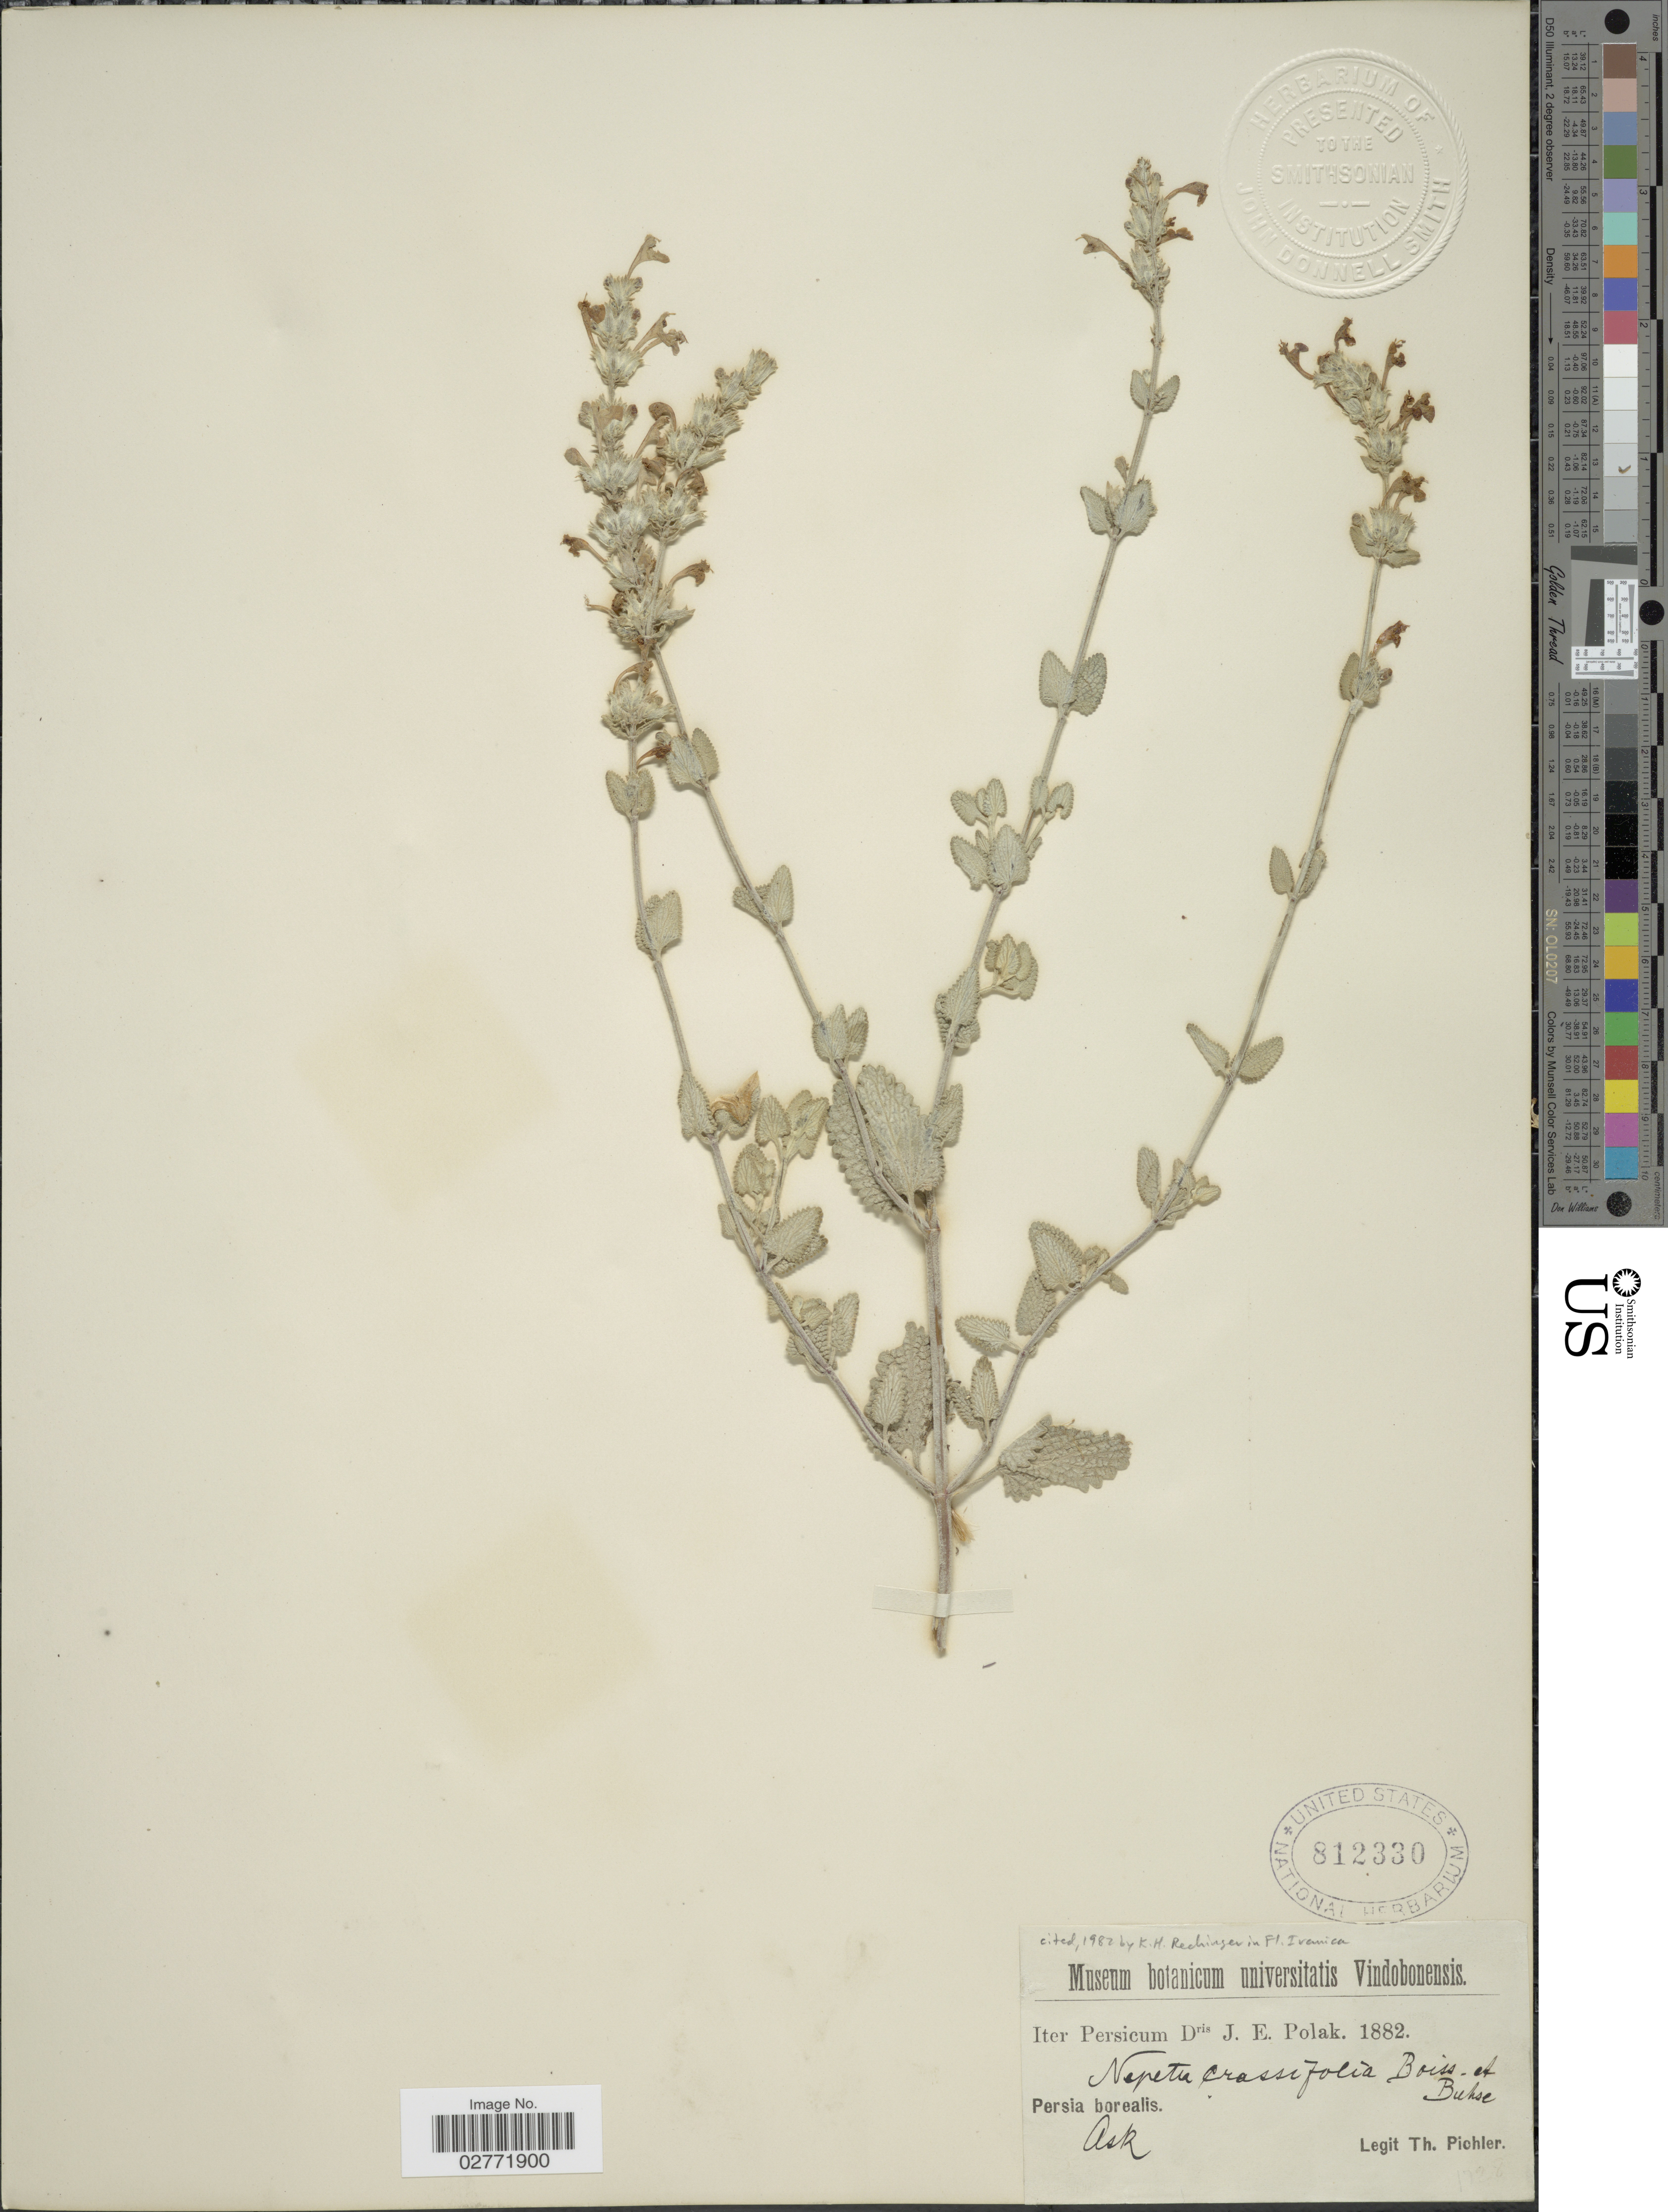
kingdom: Plantae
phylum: Tracheophyta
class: Magnoliopsida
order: Lamiales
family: Lamiaceae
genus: Nepeta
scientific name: Nepeta crassifolia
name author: Boiss. & Buhse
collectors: T. Pichler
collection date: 1882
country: Iran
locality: Persia borealis, Ask.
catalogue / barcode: US 812330